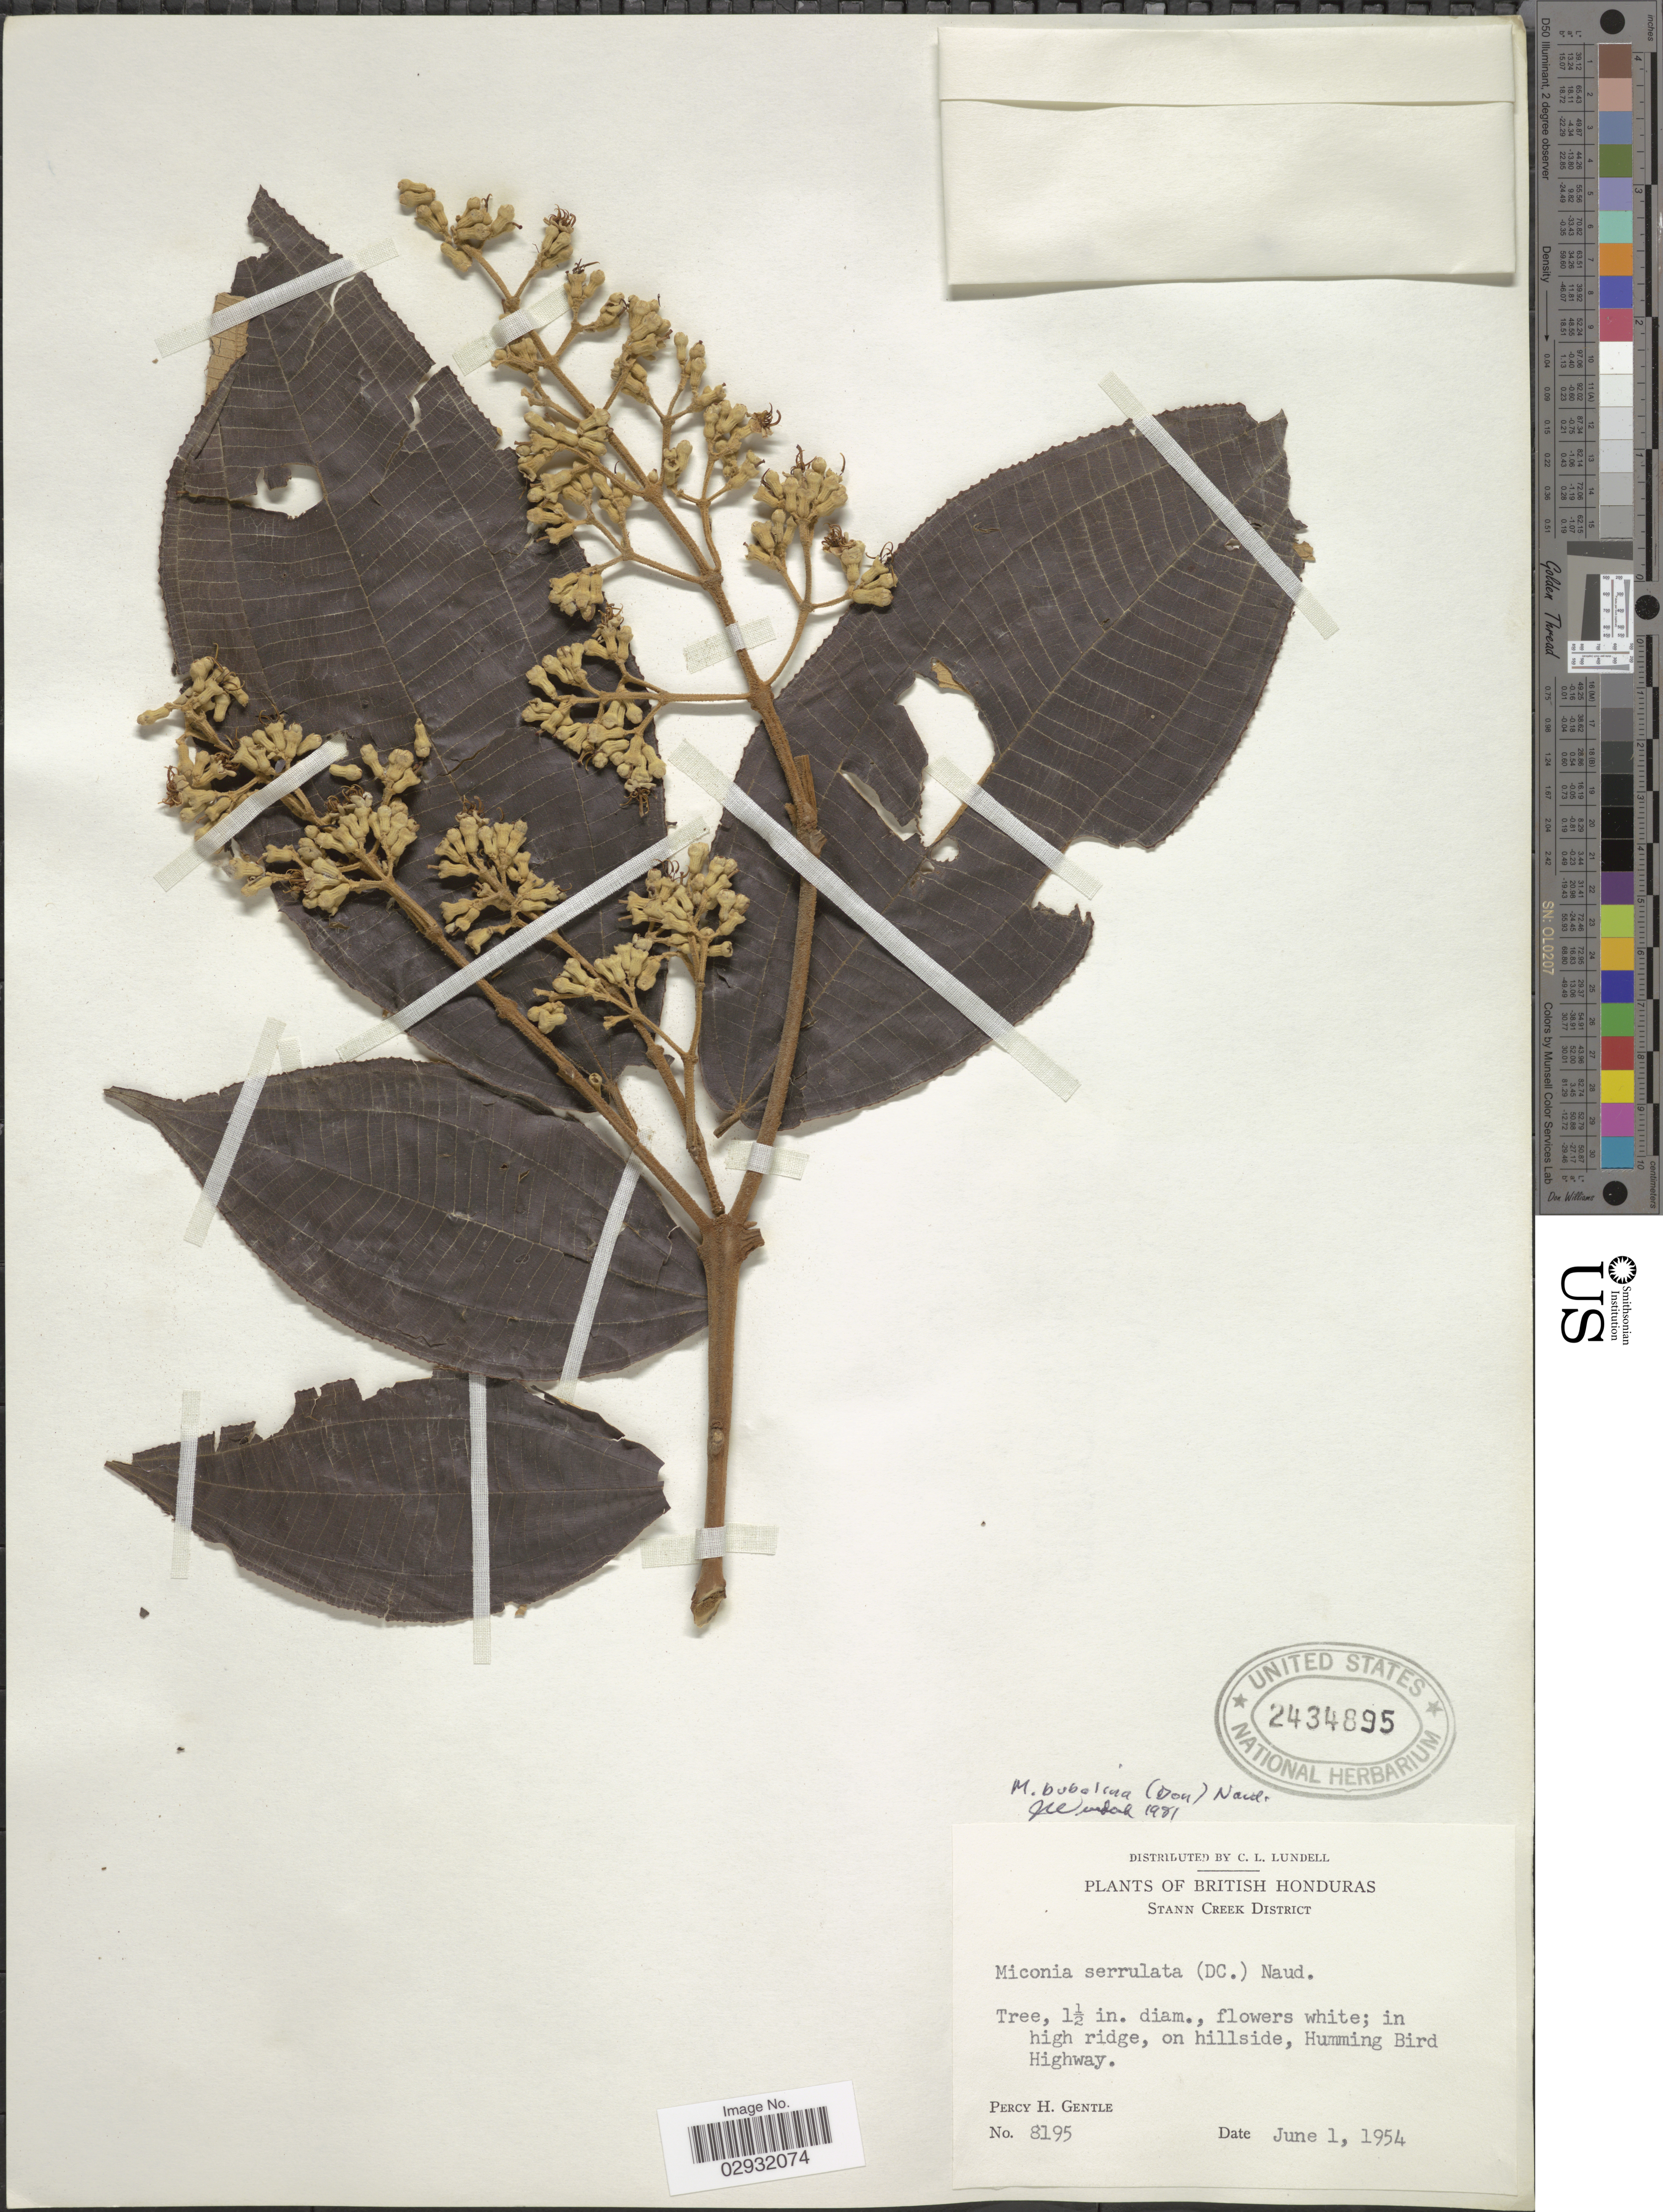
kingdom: Plantae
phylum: Tracheophyta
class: Magnoliopsida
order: Myrtales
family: Melastomataceae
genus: Miconia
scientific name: Miconia bubalina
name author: Naudin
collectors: P. H. Gentle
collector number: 8195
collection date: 1954-06-01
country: Belize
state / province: Stann Creek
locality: British Honduras, Stann Creek District, Humming Bird Highway.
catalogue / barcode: US 2434895